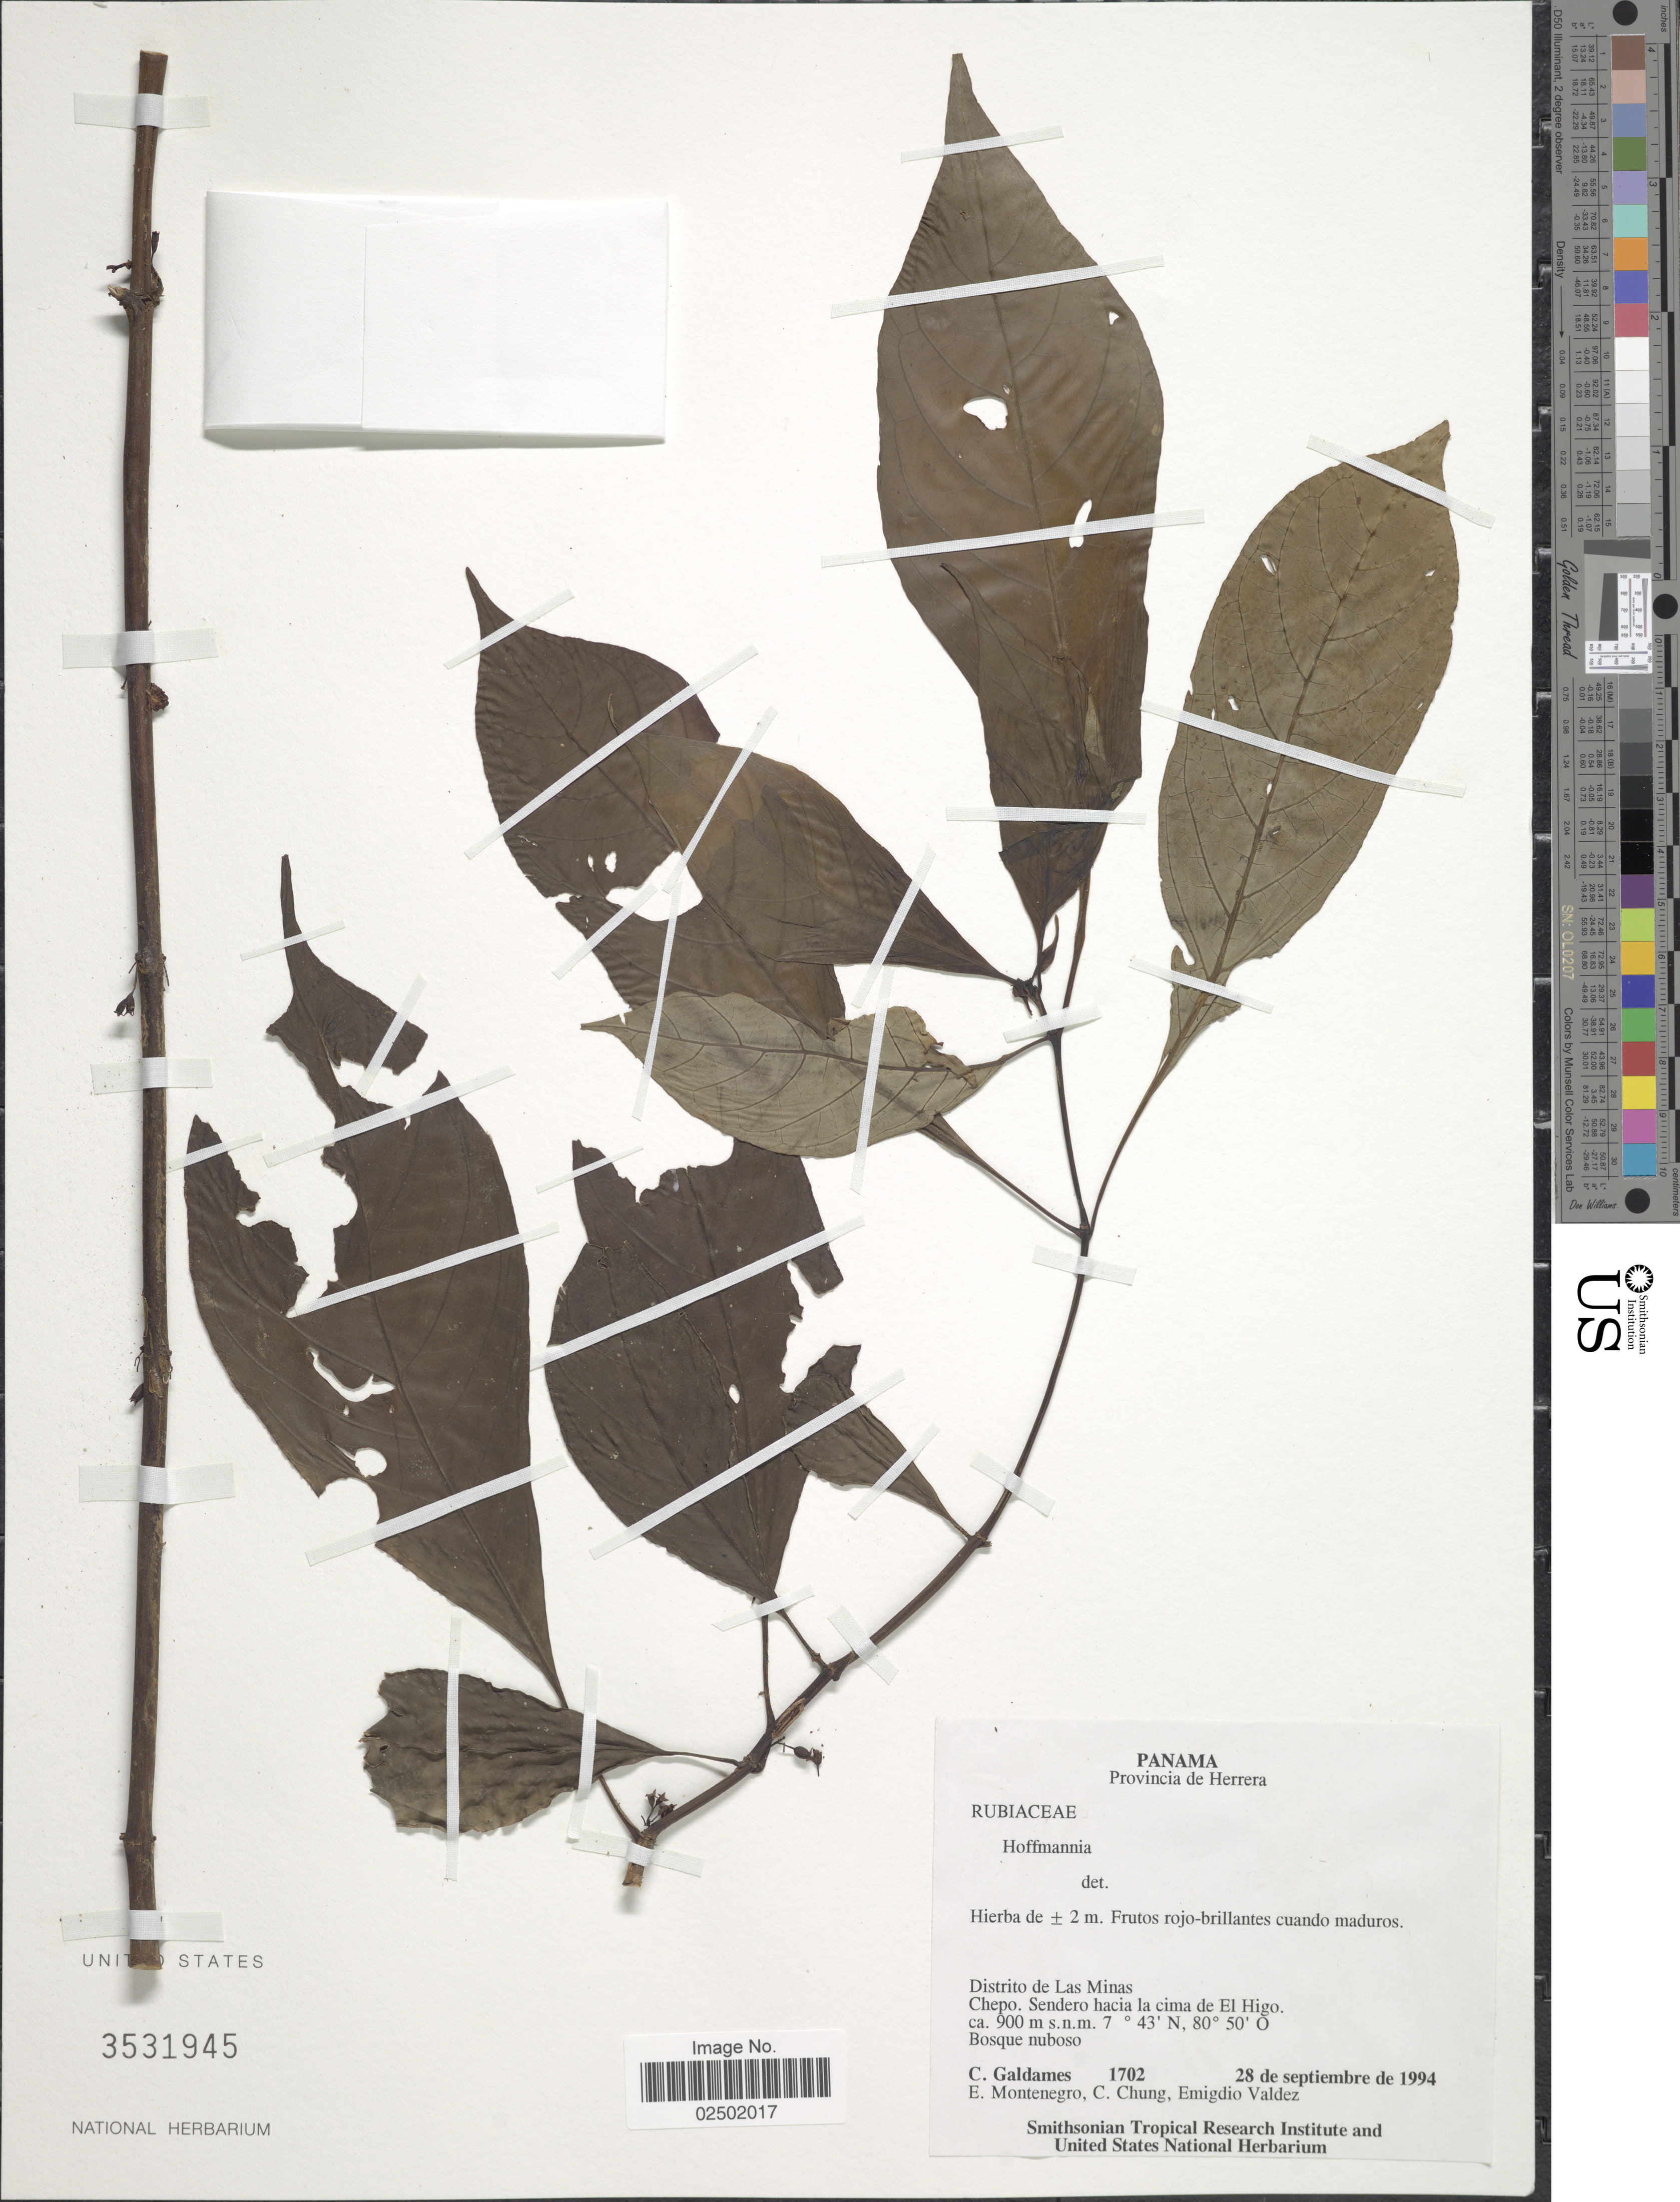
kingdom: Plantae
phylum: Tracheophyta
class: Magnoliopsida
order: Gentianales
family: Rubiaceae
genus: Hoffmannia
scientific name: Hoffmannia sp.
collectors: C. Galdames, E. Montenegro, C. Chung & E. Valdez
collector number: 1702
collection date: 1994-09-28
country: Panama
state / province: Herrera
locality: Distrito de Las Minas. Chepo. Sendero hacia la cima de El Higo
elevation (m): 900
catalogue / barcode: US 3531945